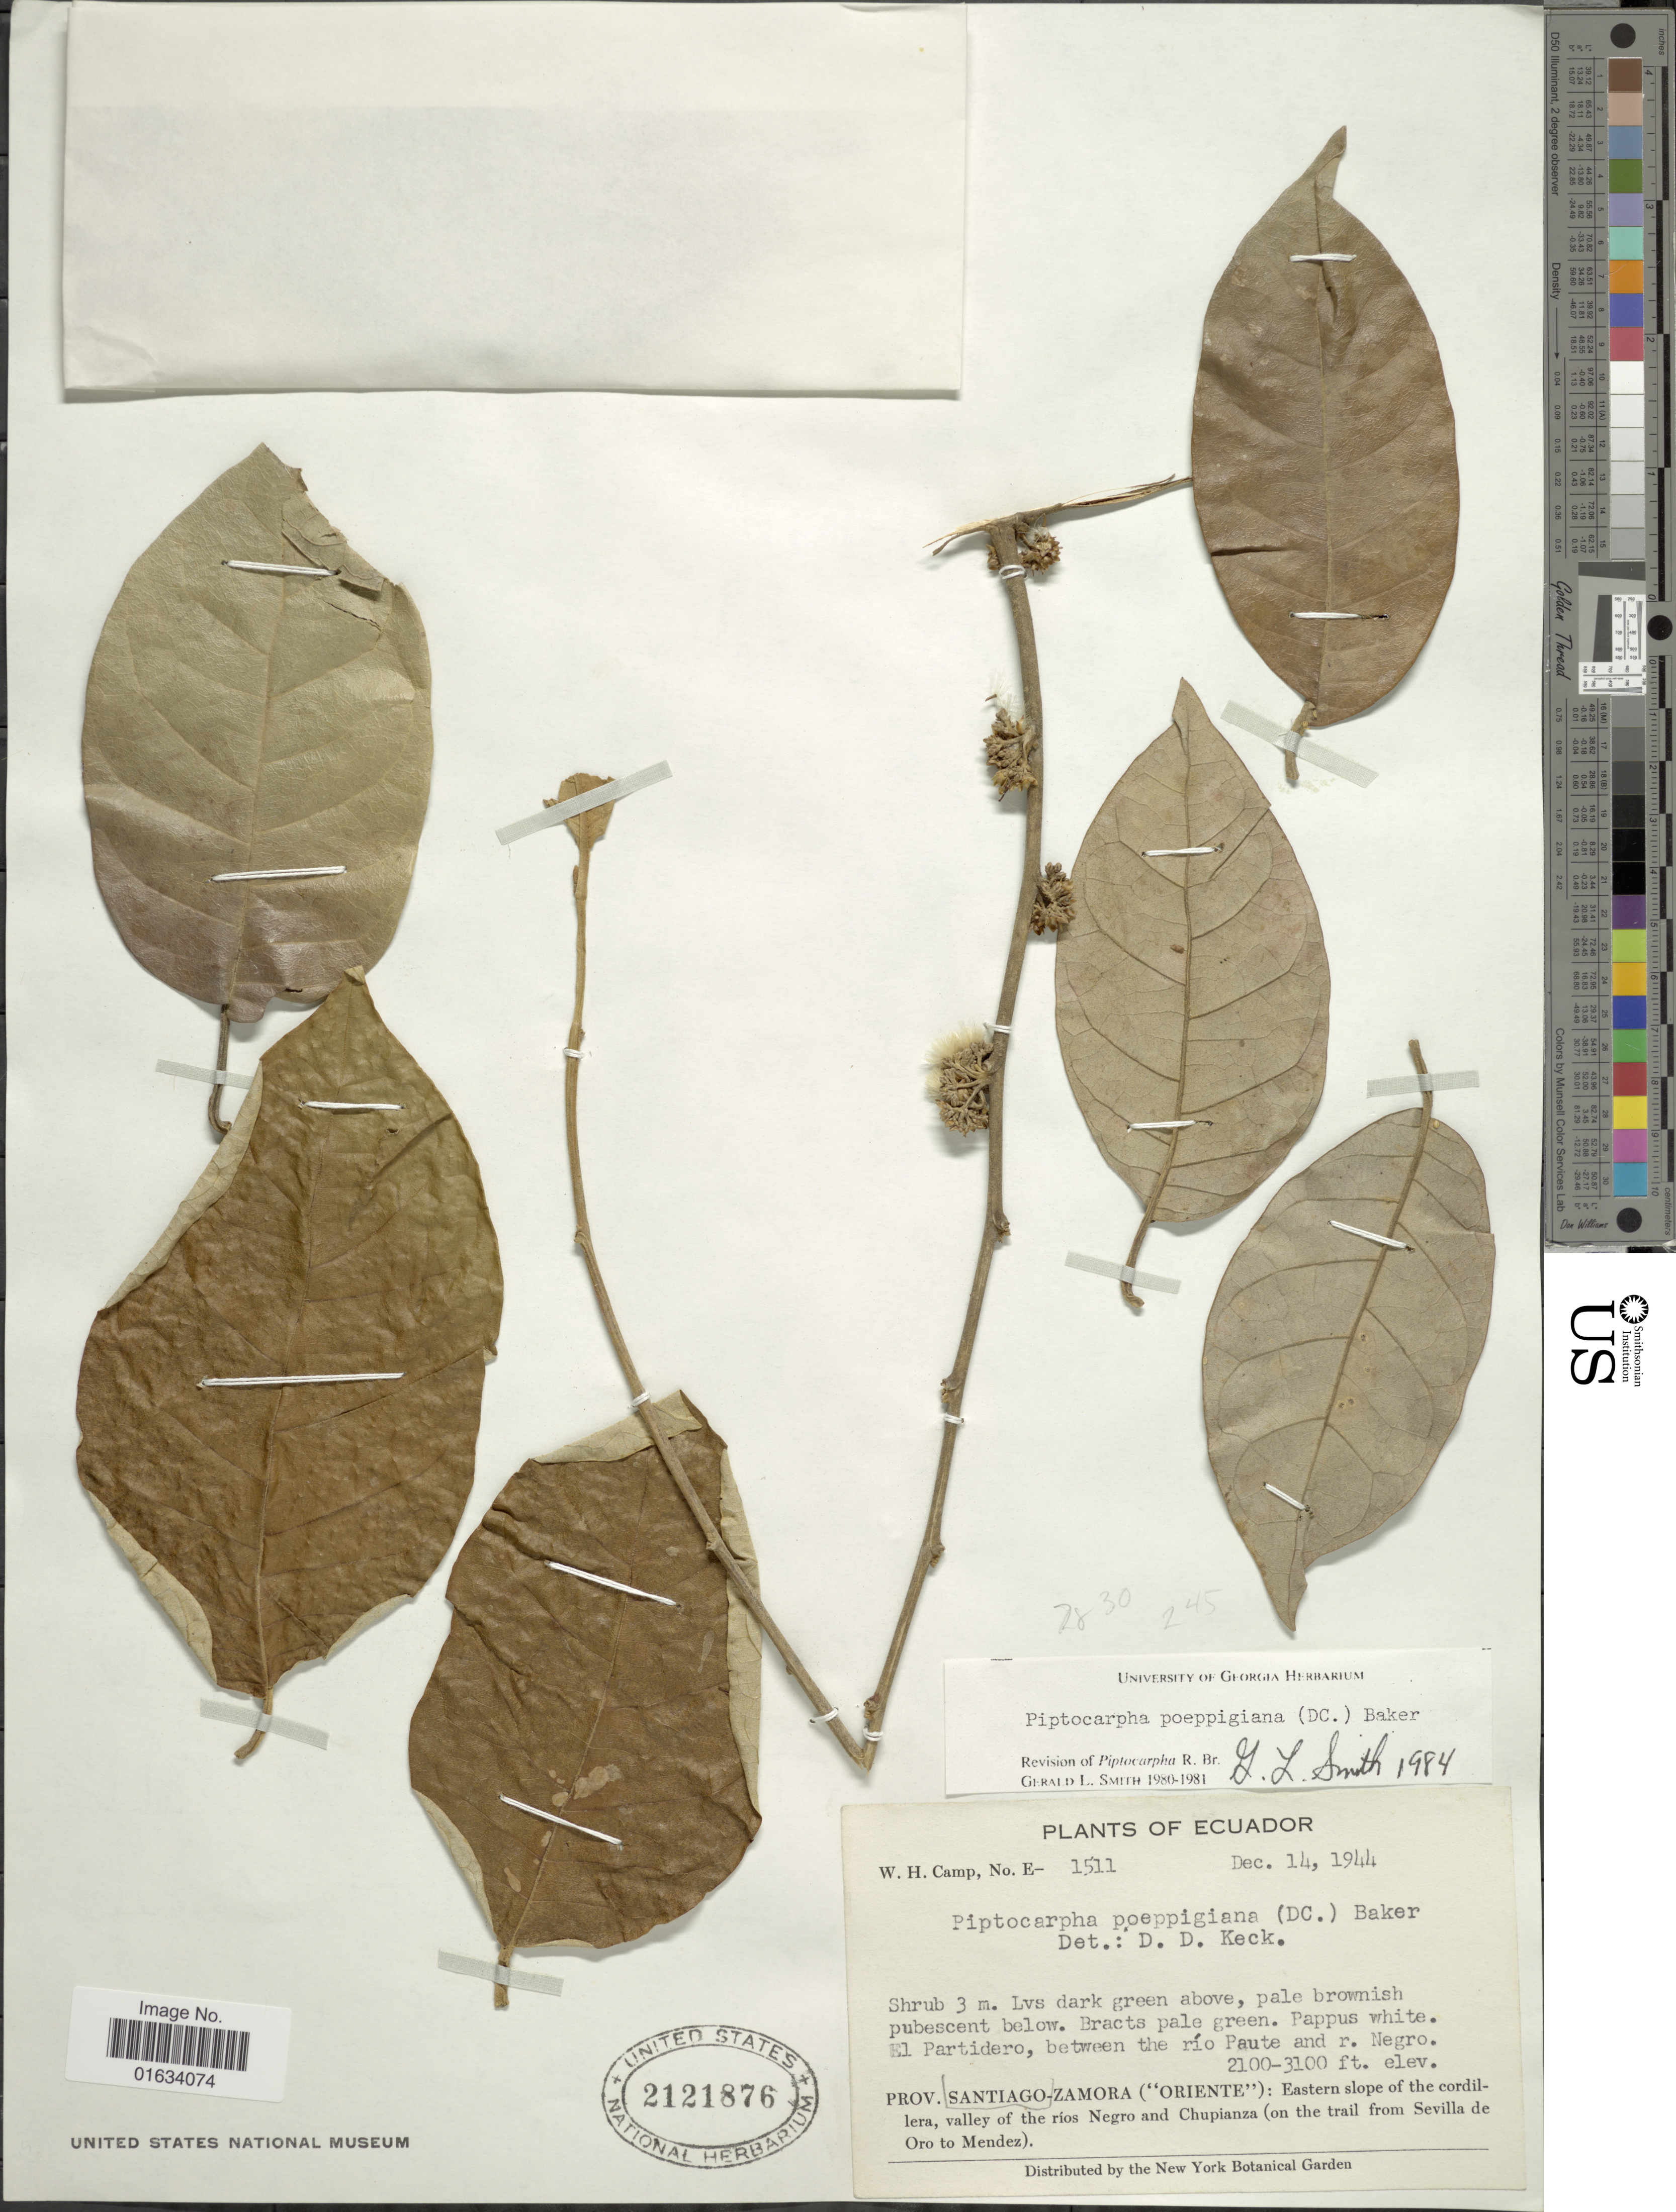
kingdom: Plantae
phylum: Tracheophyta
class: Magnoliopsida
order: Asterales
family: Asteraceae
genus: Piptocarpha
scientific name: Piptocarpha poeppigiana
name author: (DC.) Baker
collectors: W. H. Camp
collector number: E-1511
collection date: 1944-12-14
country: Ecuador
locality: Ecuador. Prov. Santiago-Zamora ("Oriente"): Eastern slope of the cordillera, valley of the rios Negro and Chupianza (on the trail from Sevilla de Oro to Mendez) El Partidero, between the rio Paute and r. Negro.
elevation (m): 640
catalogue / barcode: US 2121876